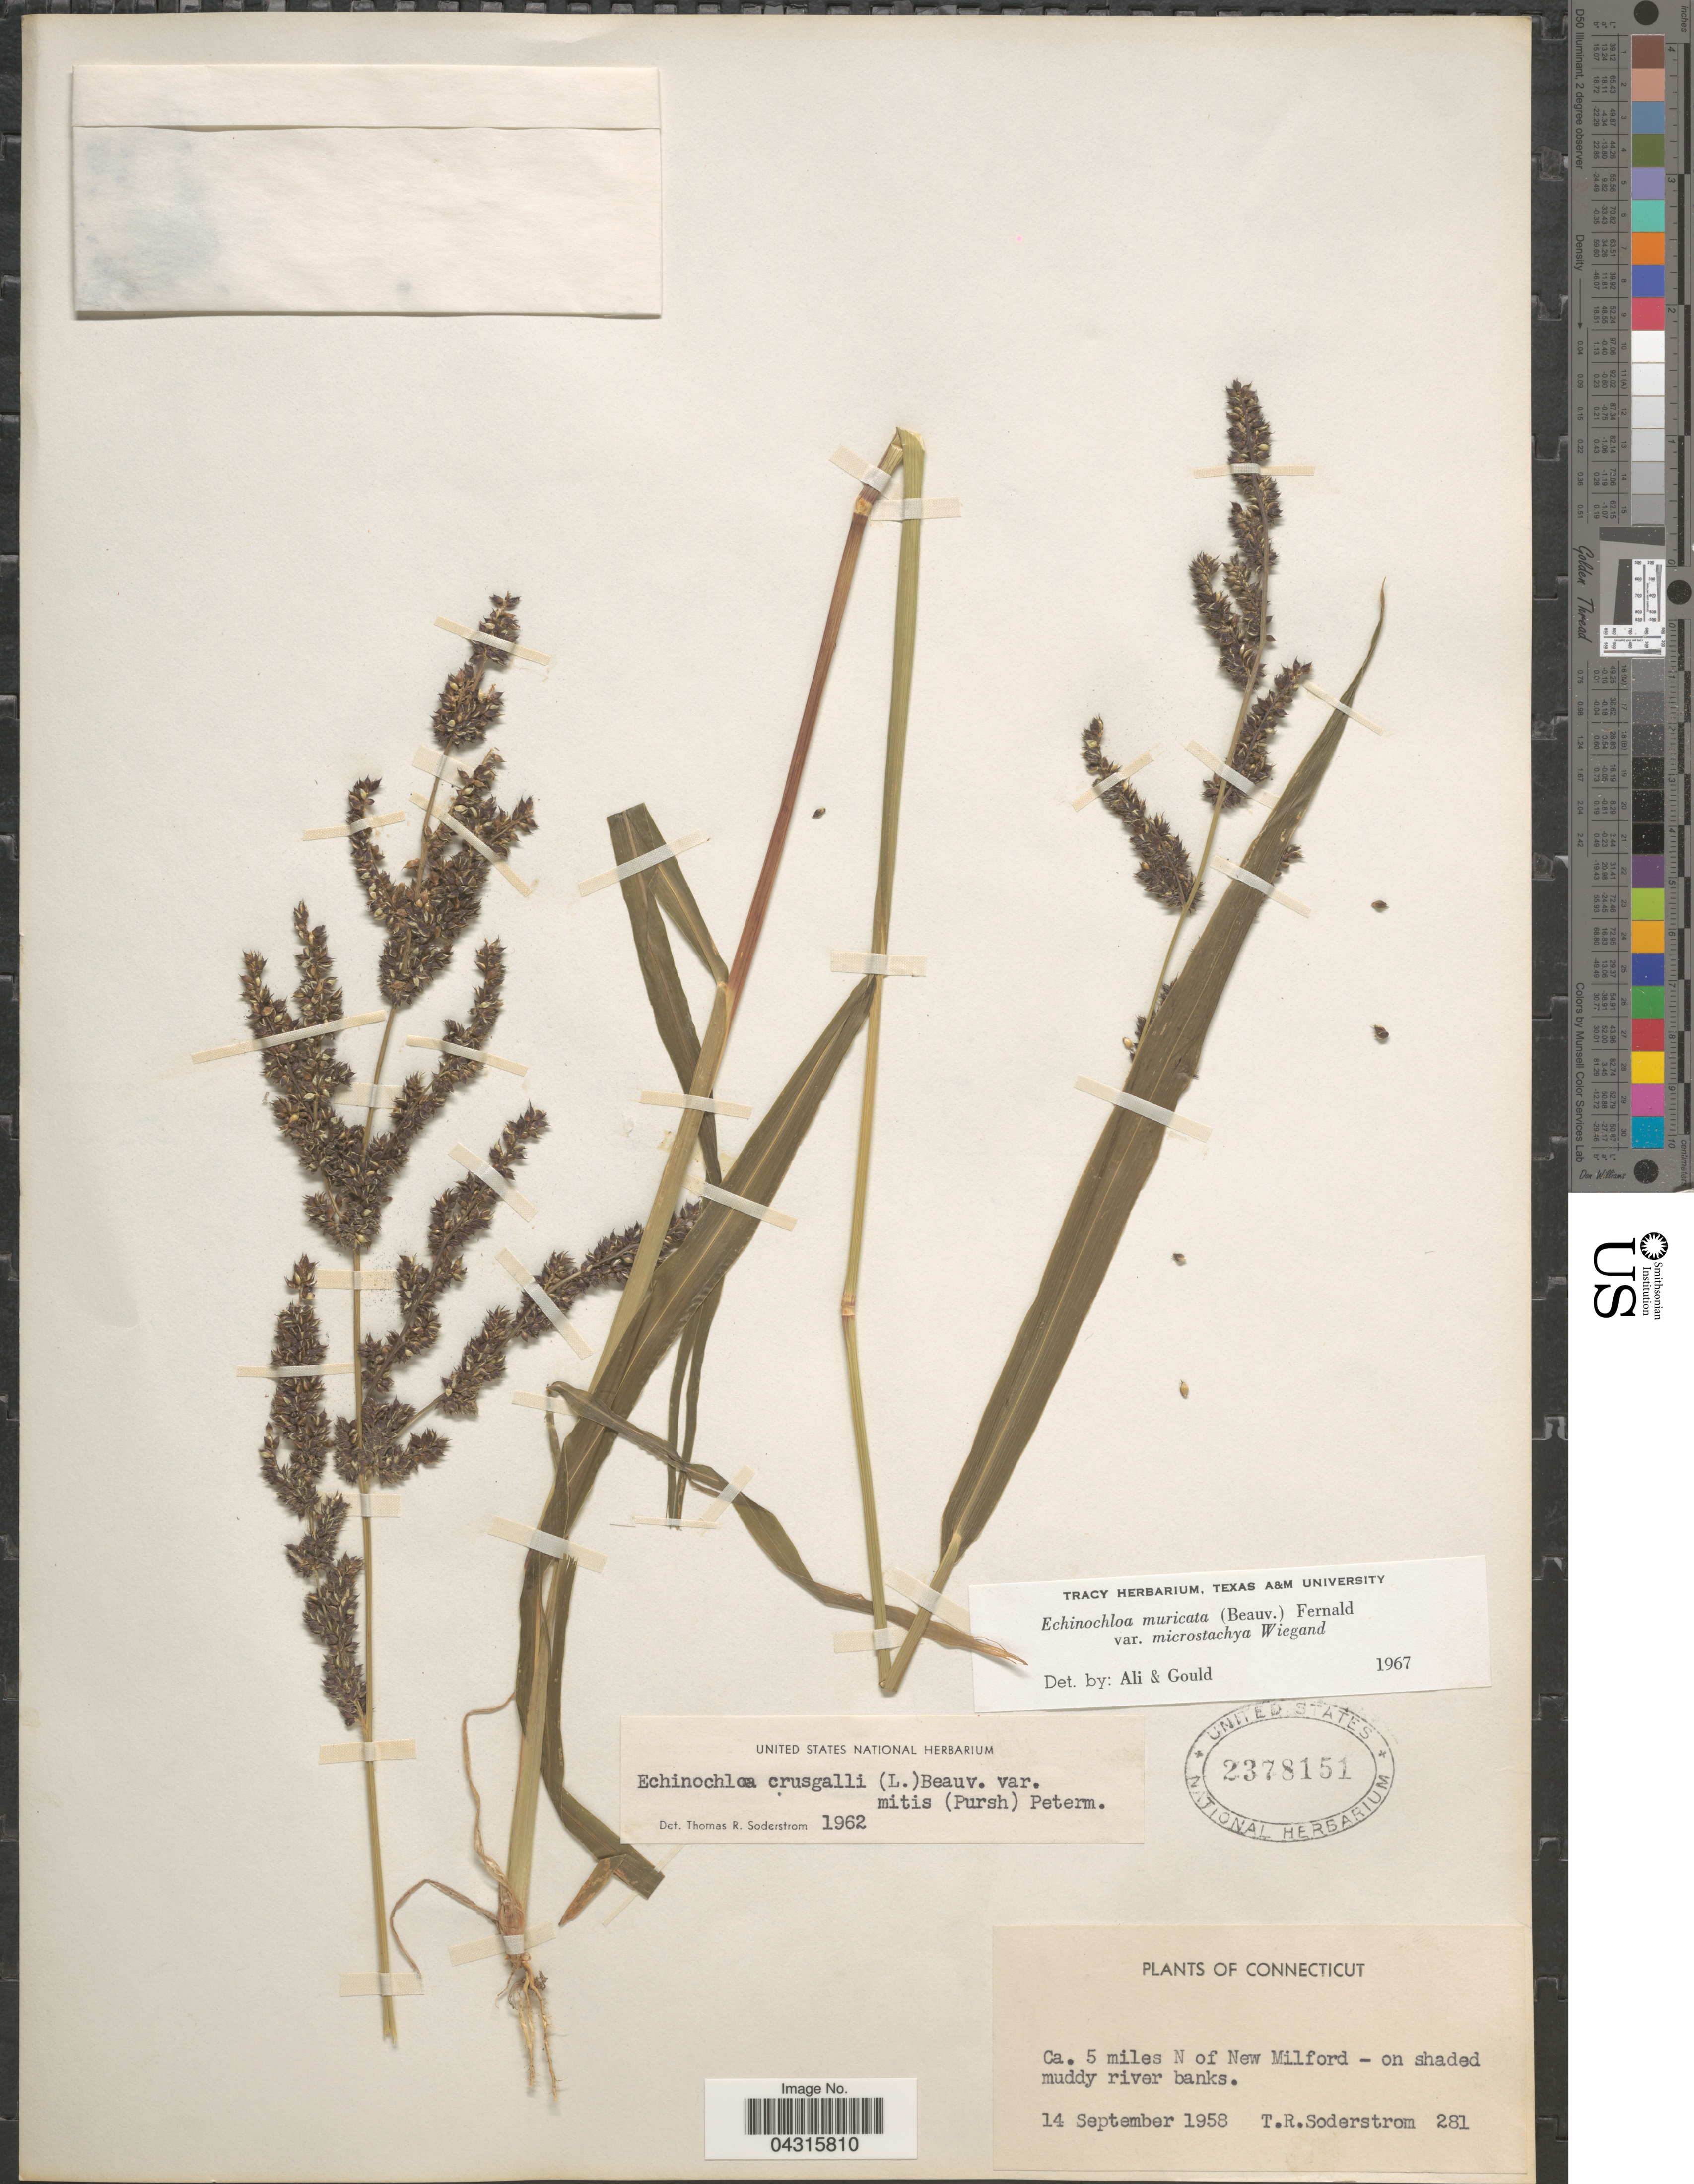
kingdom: Plantae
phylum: Tracheophyta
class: Liliopsida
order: Poales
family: Poaceae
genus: Echinochloa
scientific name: Echinochloa muricata var. microstachya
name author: Wiegand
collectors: T. R. Soderstrom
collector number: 281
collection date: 1958-09-14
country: United States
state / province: Connecticut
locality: Ca. 5 miles N of New Milford-on shaded muddy river banks.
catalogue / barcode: US 2378151